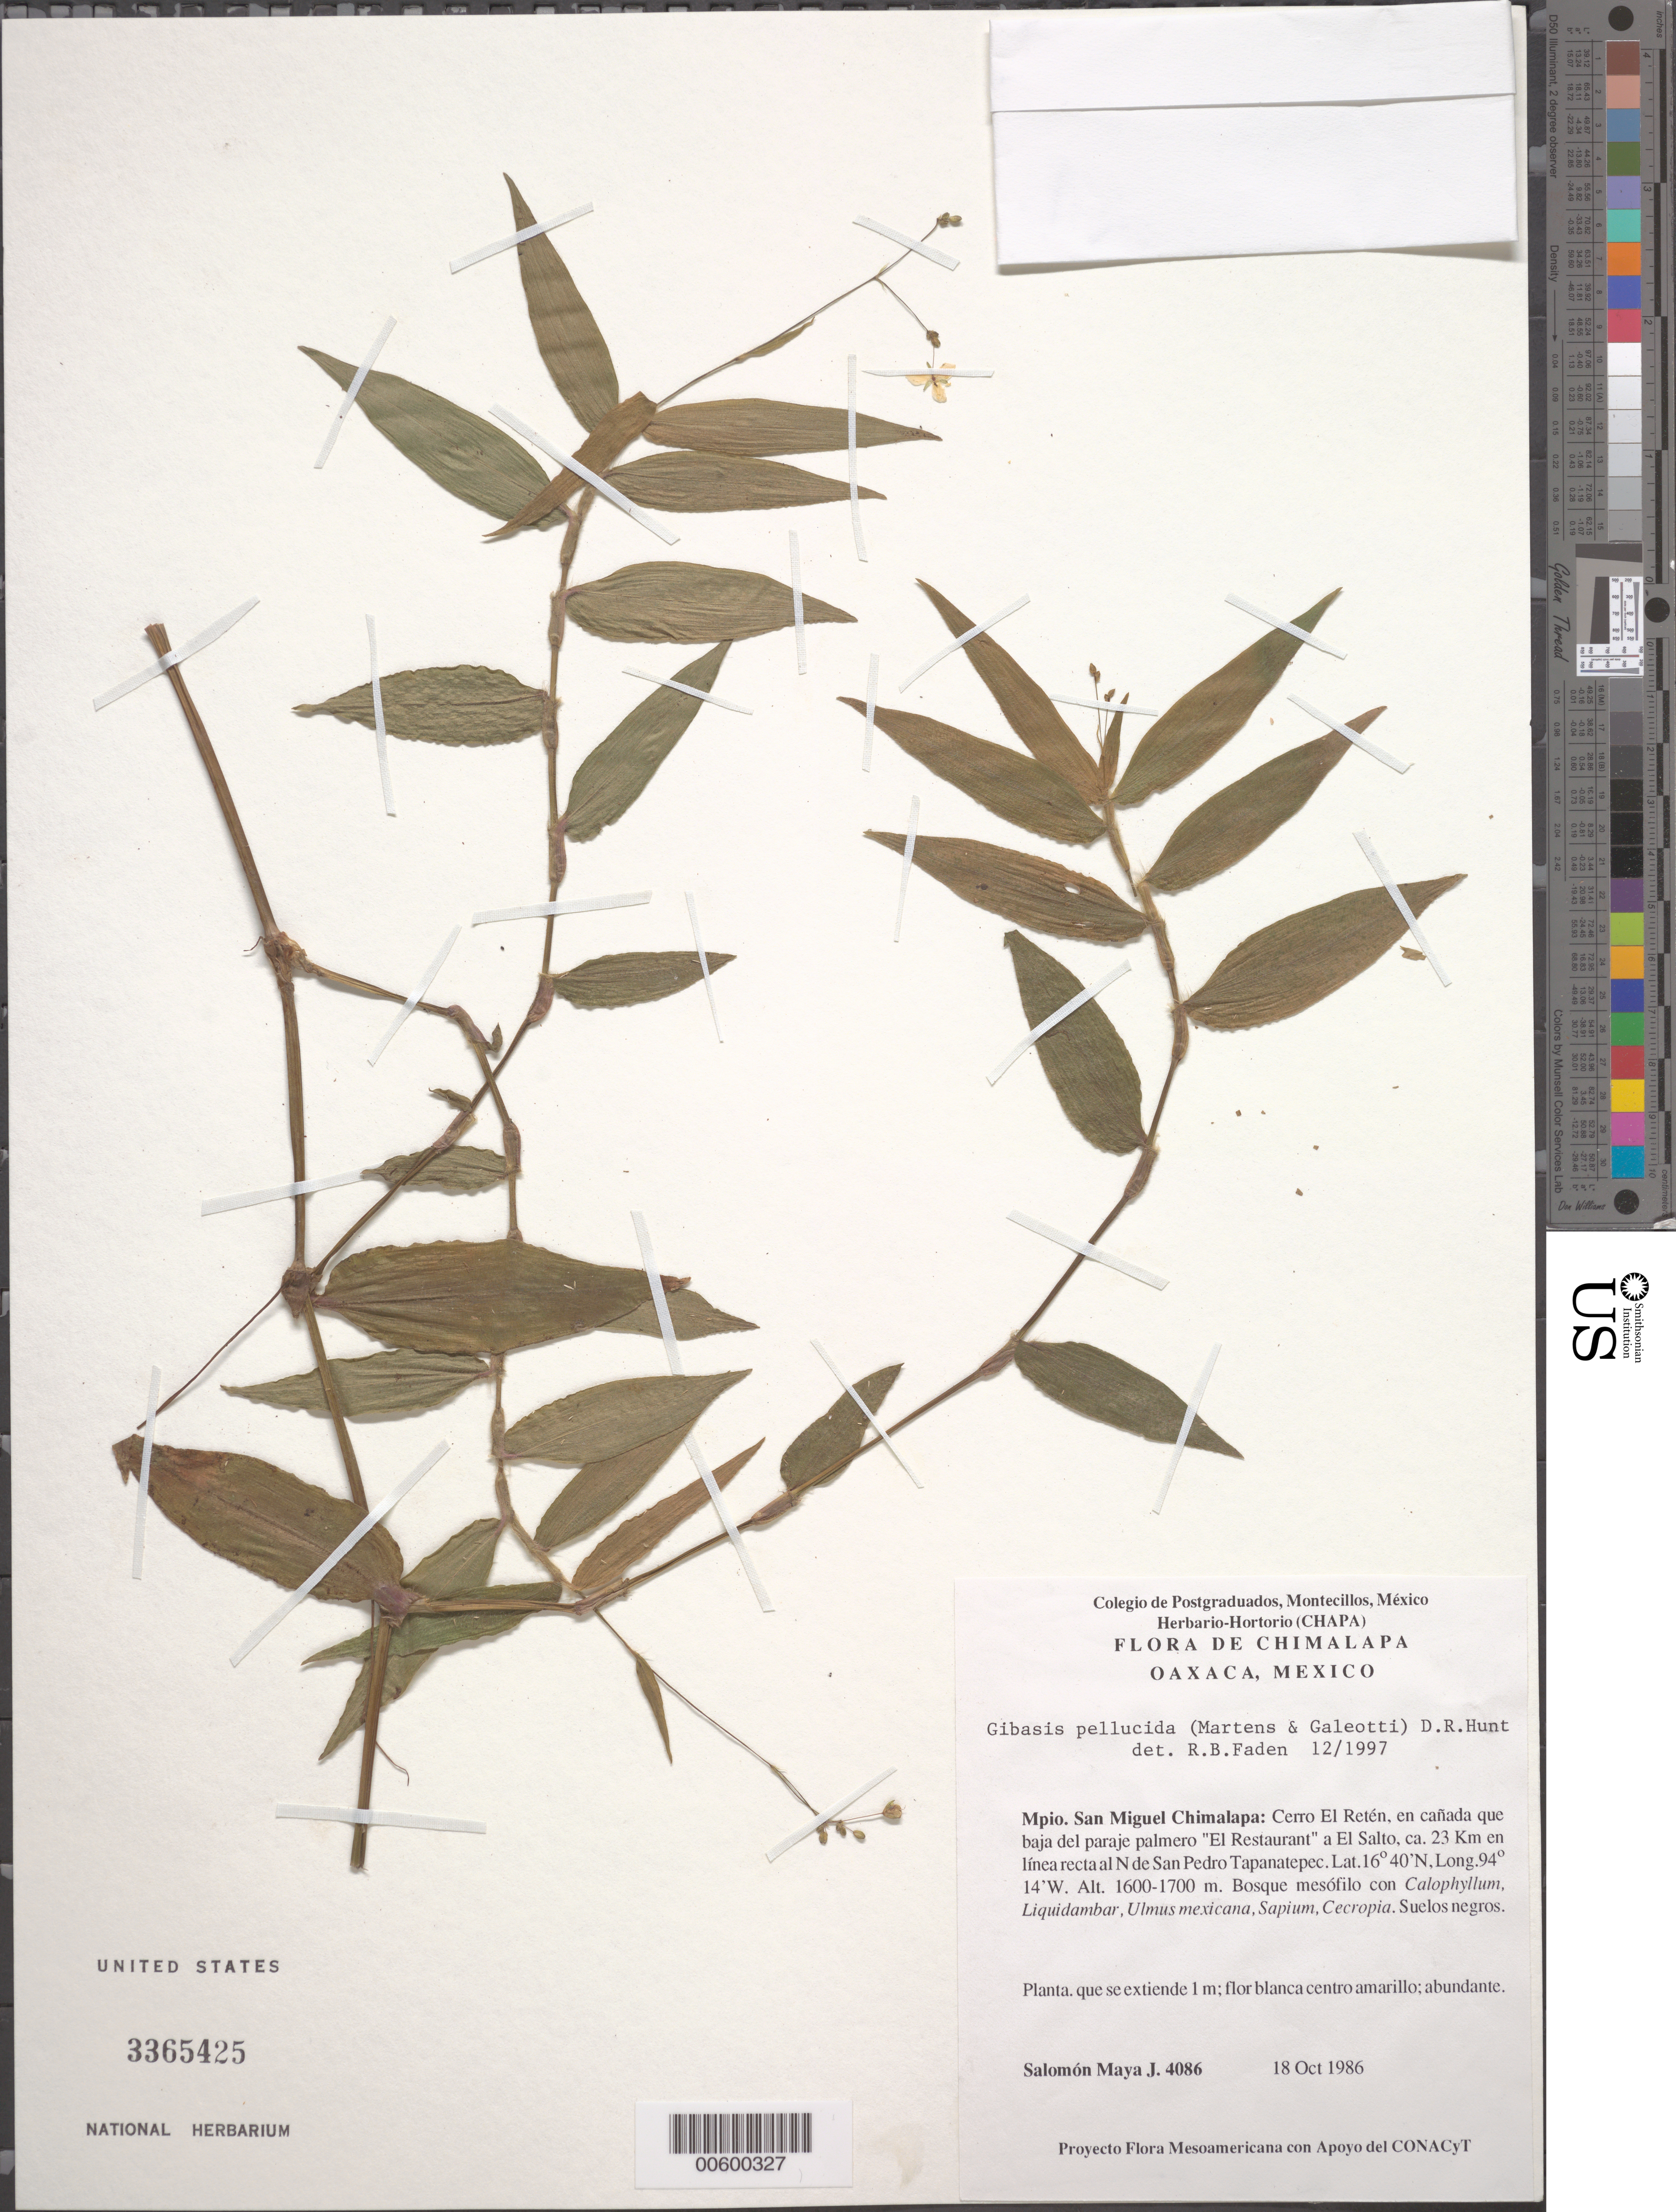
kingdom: Plantae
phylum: Tracheophyta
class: Liliopsida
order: Commelinales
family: Commelinaceae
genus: Gibasis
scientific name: Gibasis pellucida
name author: (M. Martens & Galeotti) D.R. Hunt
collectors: S. Maya J.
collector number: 4086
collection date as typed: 18 Oct 1986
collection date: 1986-10-18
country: Mexico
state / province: Oaxaca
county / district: San Miguel Chimalapa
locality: San miguel chimalapa, cerro el reten, el restaurant, a El Salto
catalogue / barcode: US 3365425